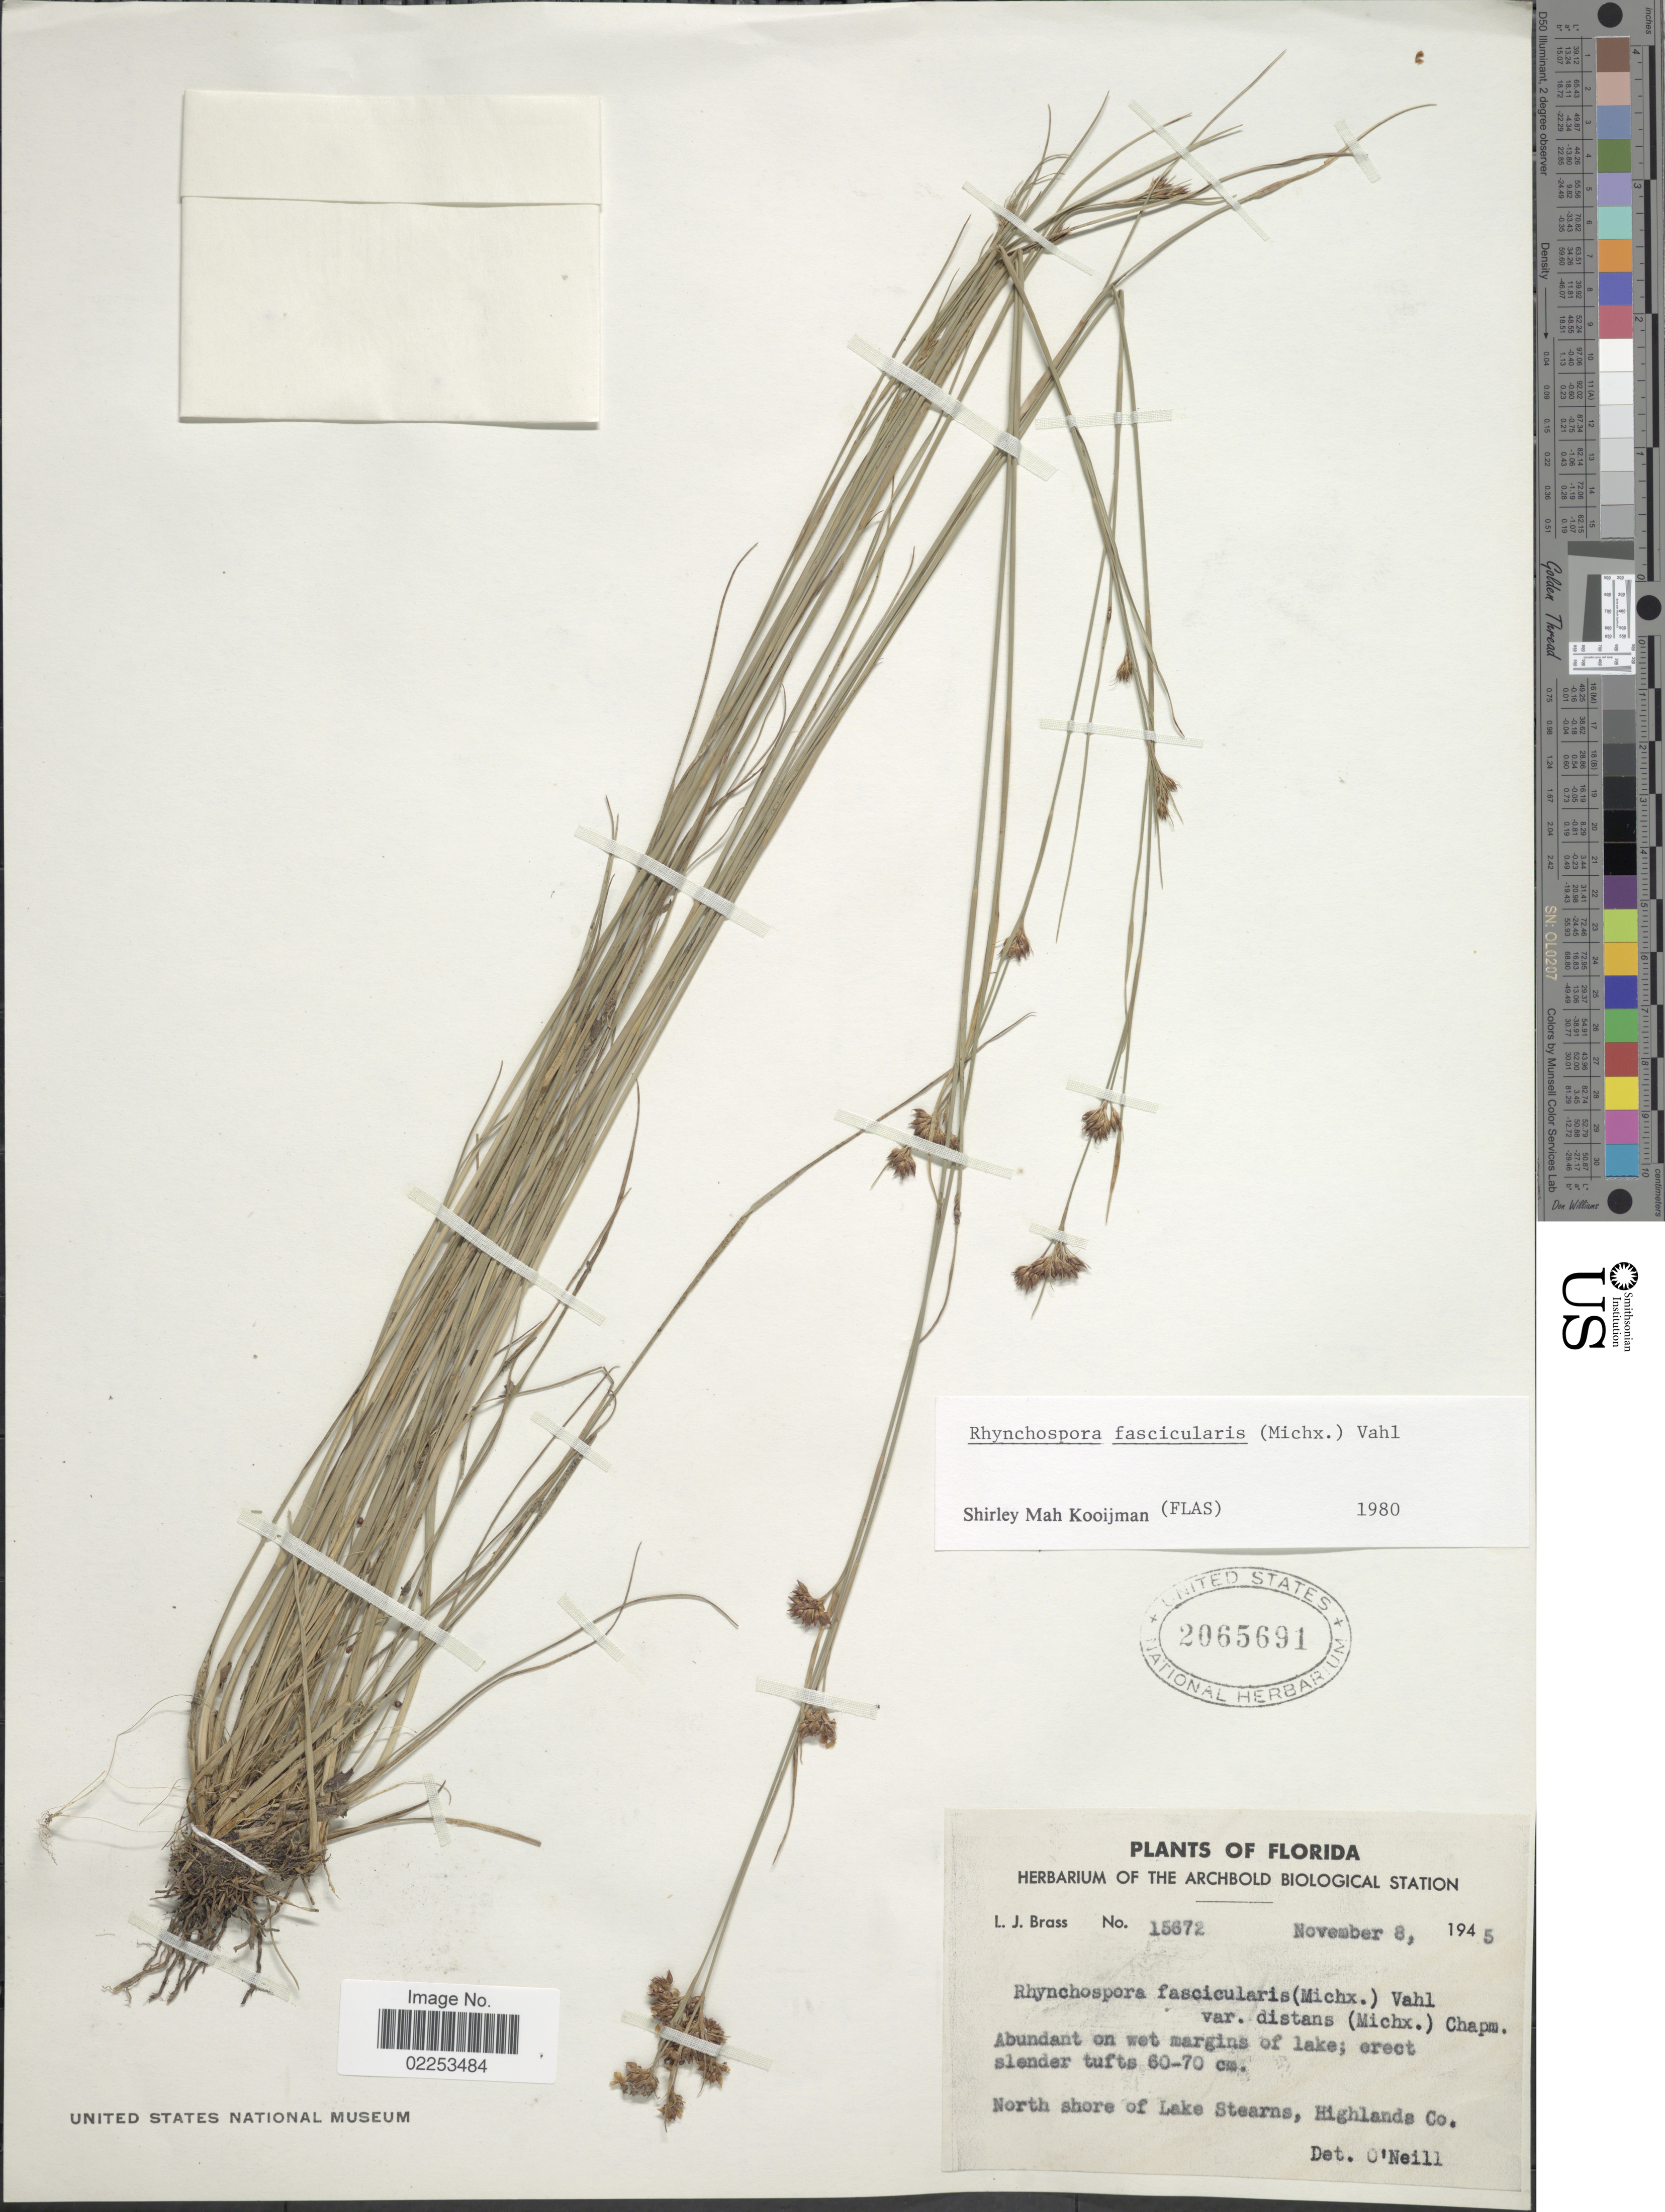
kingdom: Plantae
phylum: Tracheophyta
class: Liliopsida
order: Poales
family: Cyperaceae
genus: Rhynchospora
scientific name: Rhynchospora fascicularis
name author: (Michx.) Vahl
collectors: L. J. Brass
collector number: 15672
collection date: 1945-11-08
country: United States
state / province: Florida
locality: North shore of Lake Stearns, Highlands Co.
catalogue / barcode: US 2065691